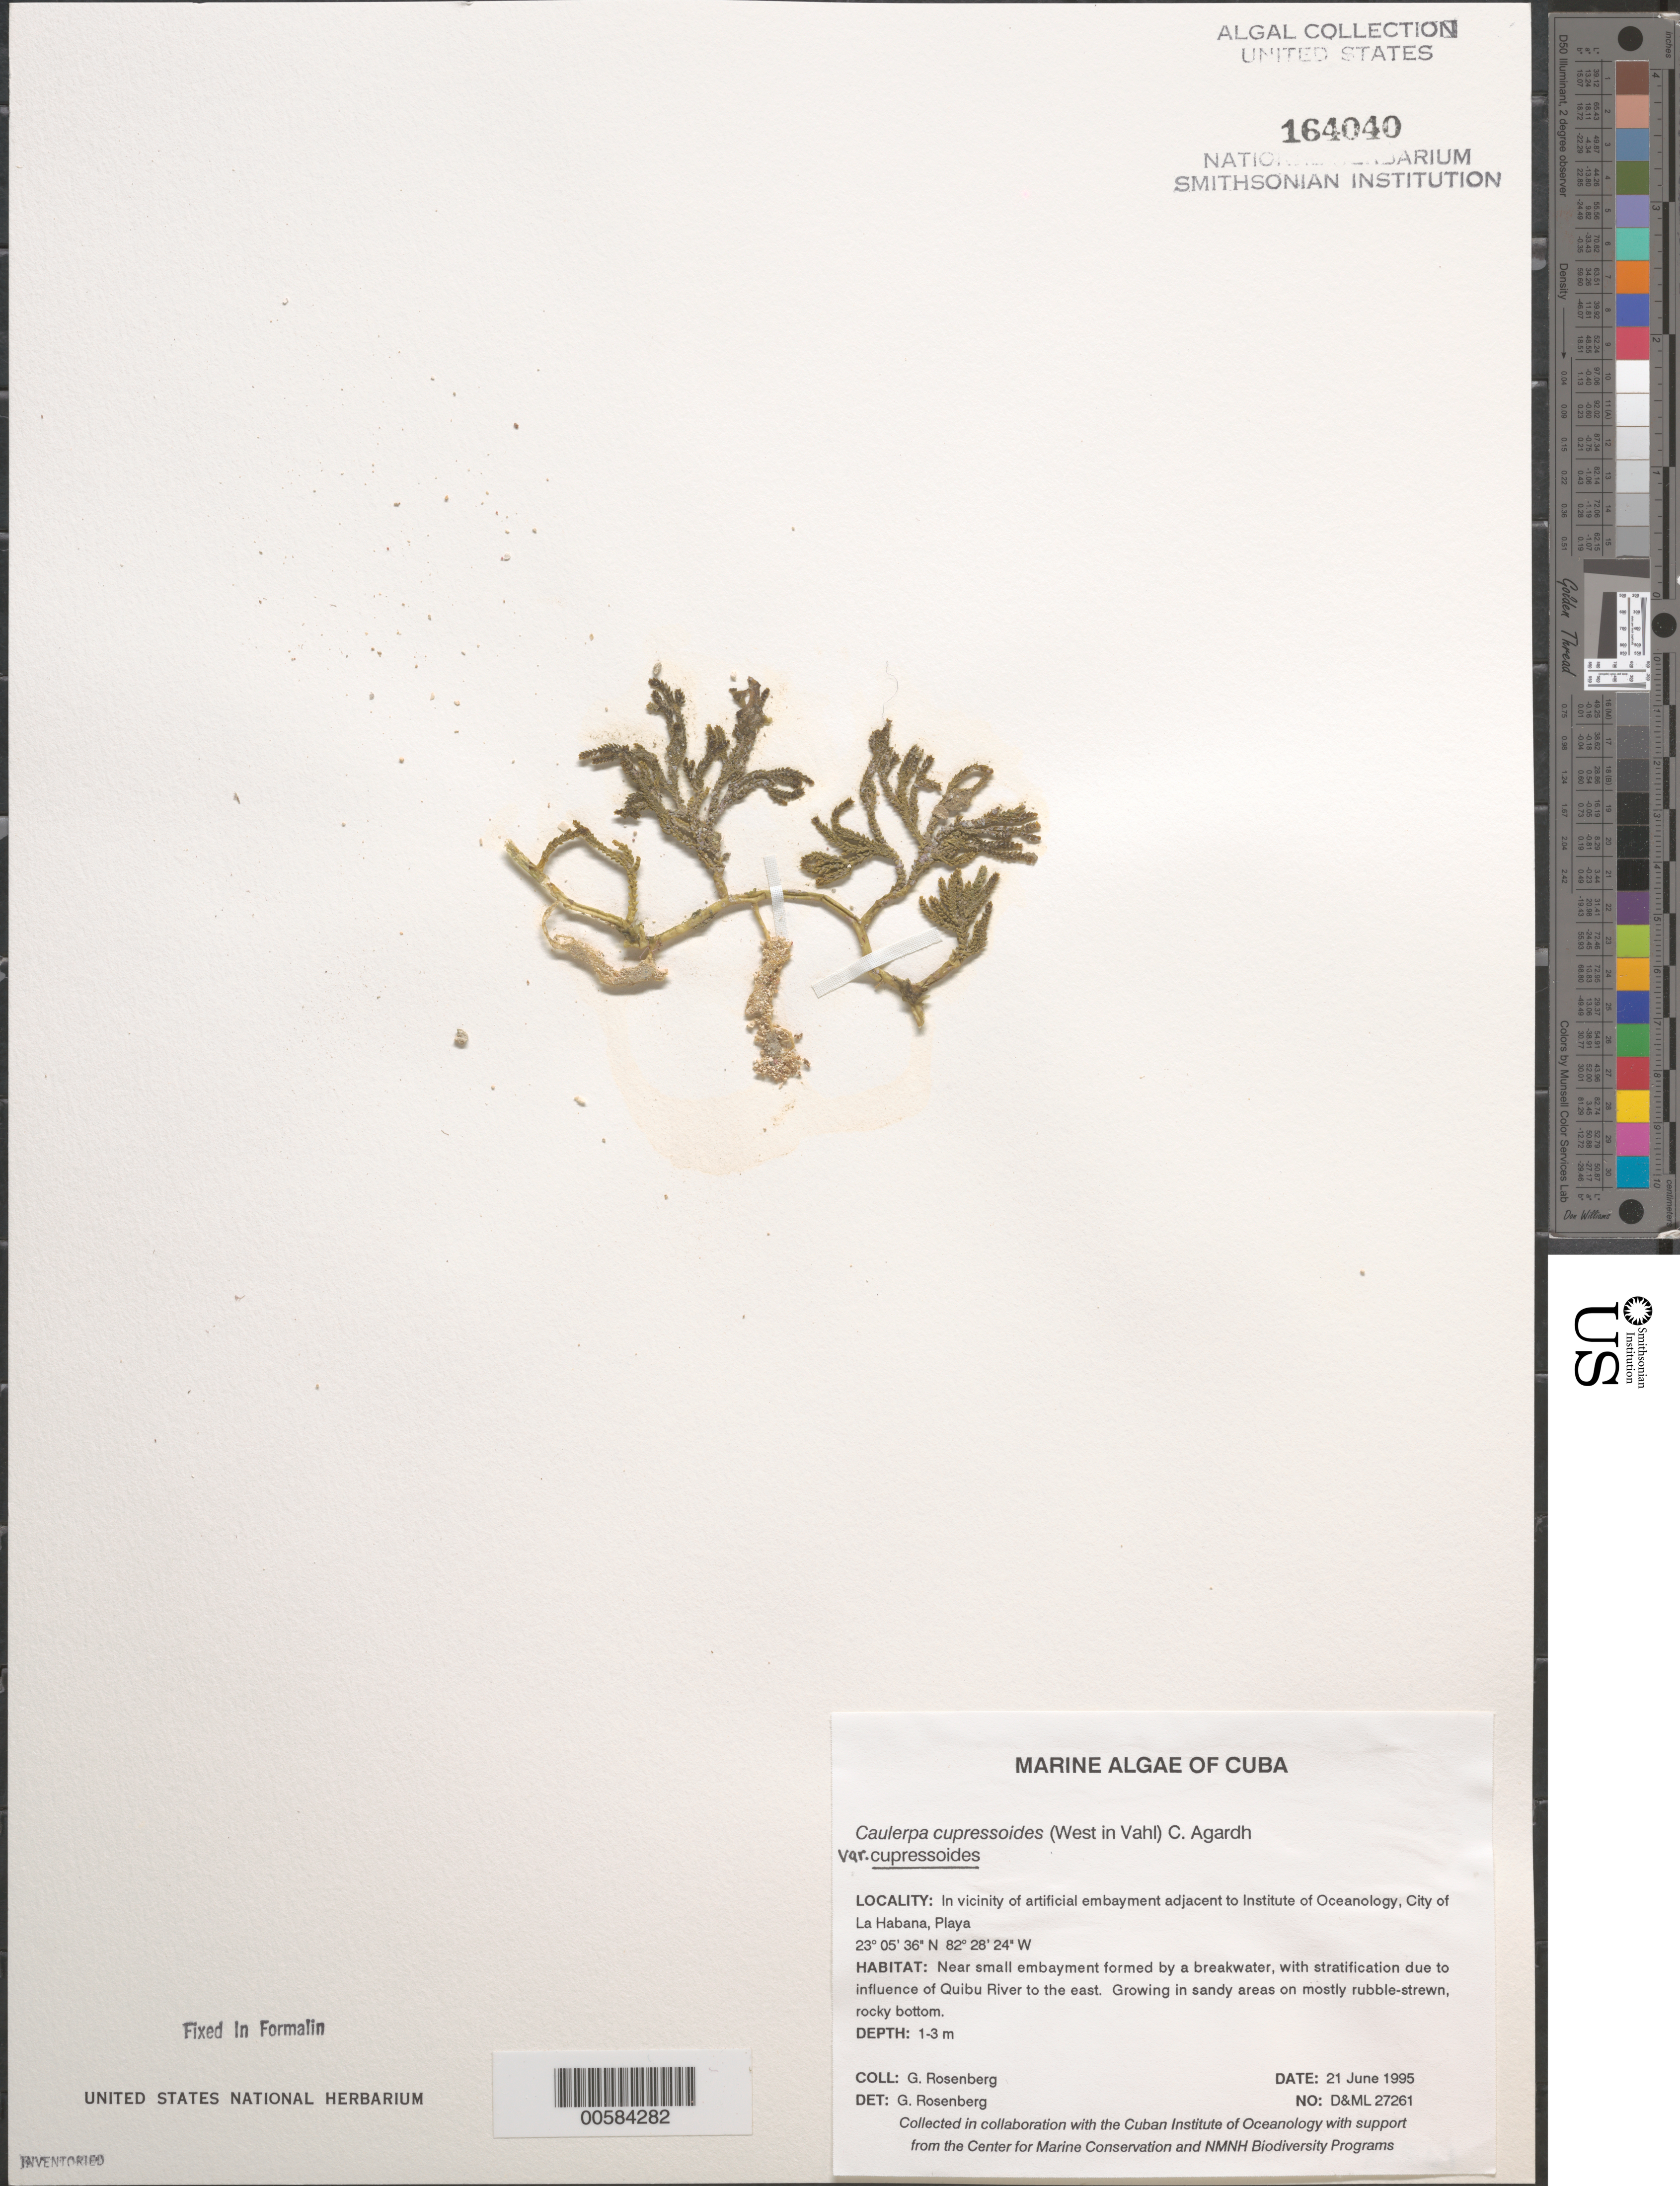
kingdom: Plantae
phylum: Chlorophyta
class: Ulvophyceae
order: Bryopsidales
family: Caulerpaceae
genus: Caulerpa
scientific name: Caulerpa cupressoides var. cupressoides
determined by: Rosenberg, G.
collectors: G. Rosenberg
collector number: D&ML 27261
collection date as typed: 21 Jun 1995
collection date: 1995-06-21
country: Cuba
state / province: La Habana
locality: La habana, by institute of oceanology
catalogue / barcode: US 164040